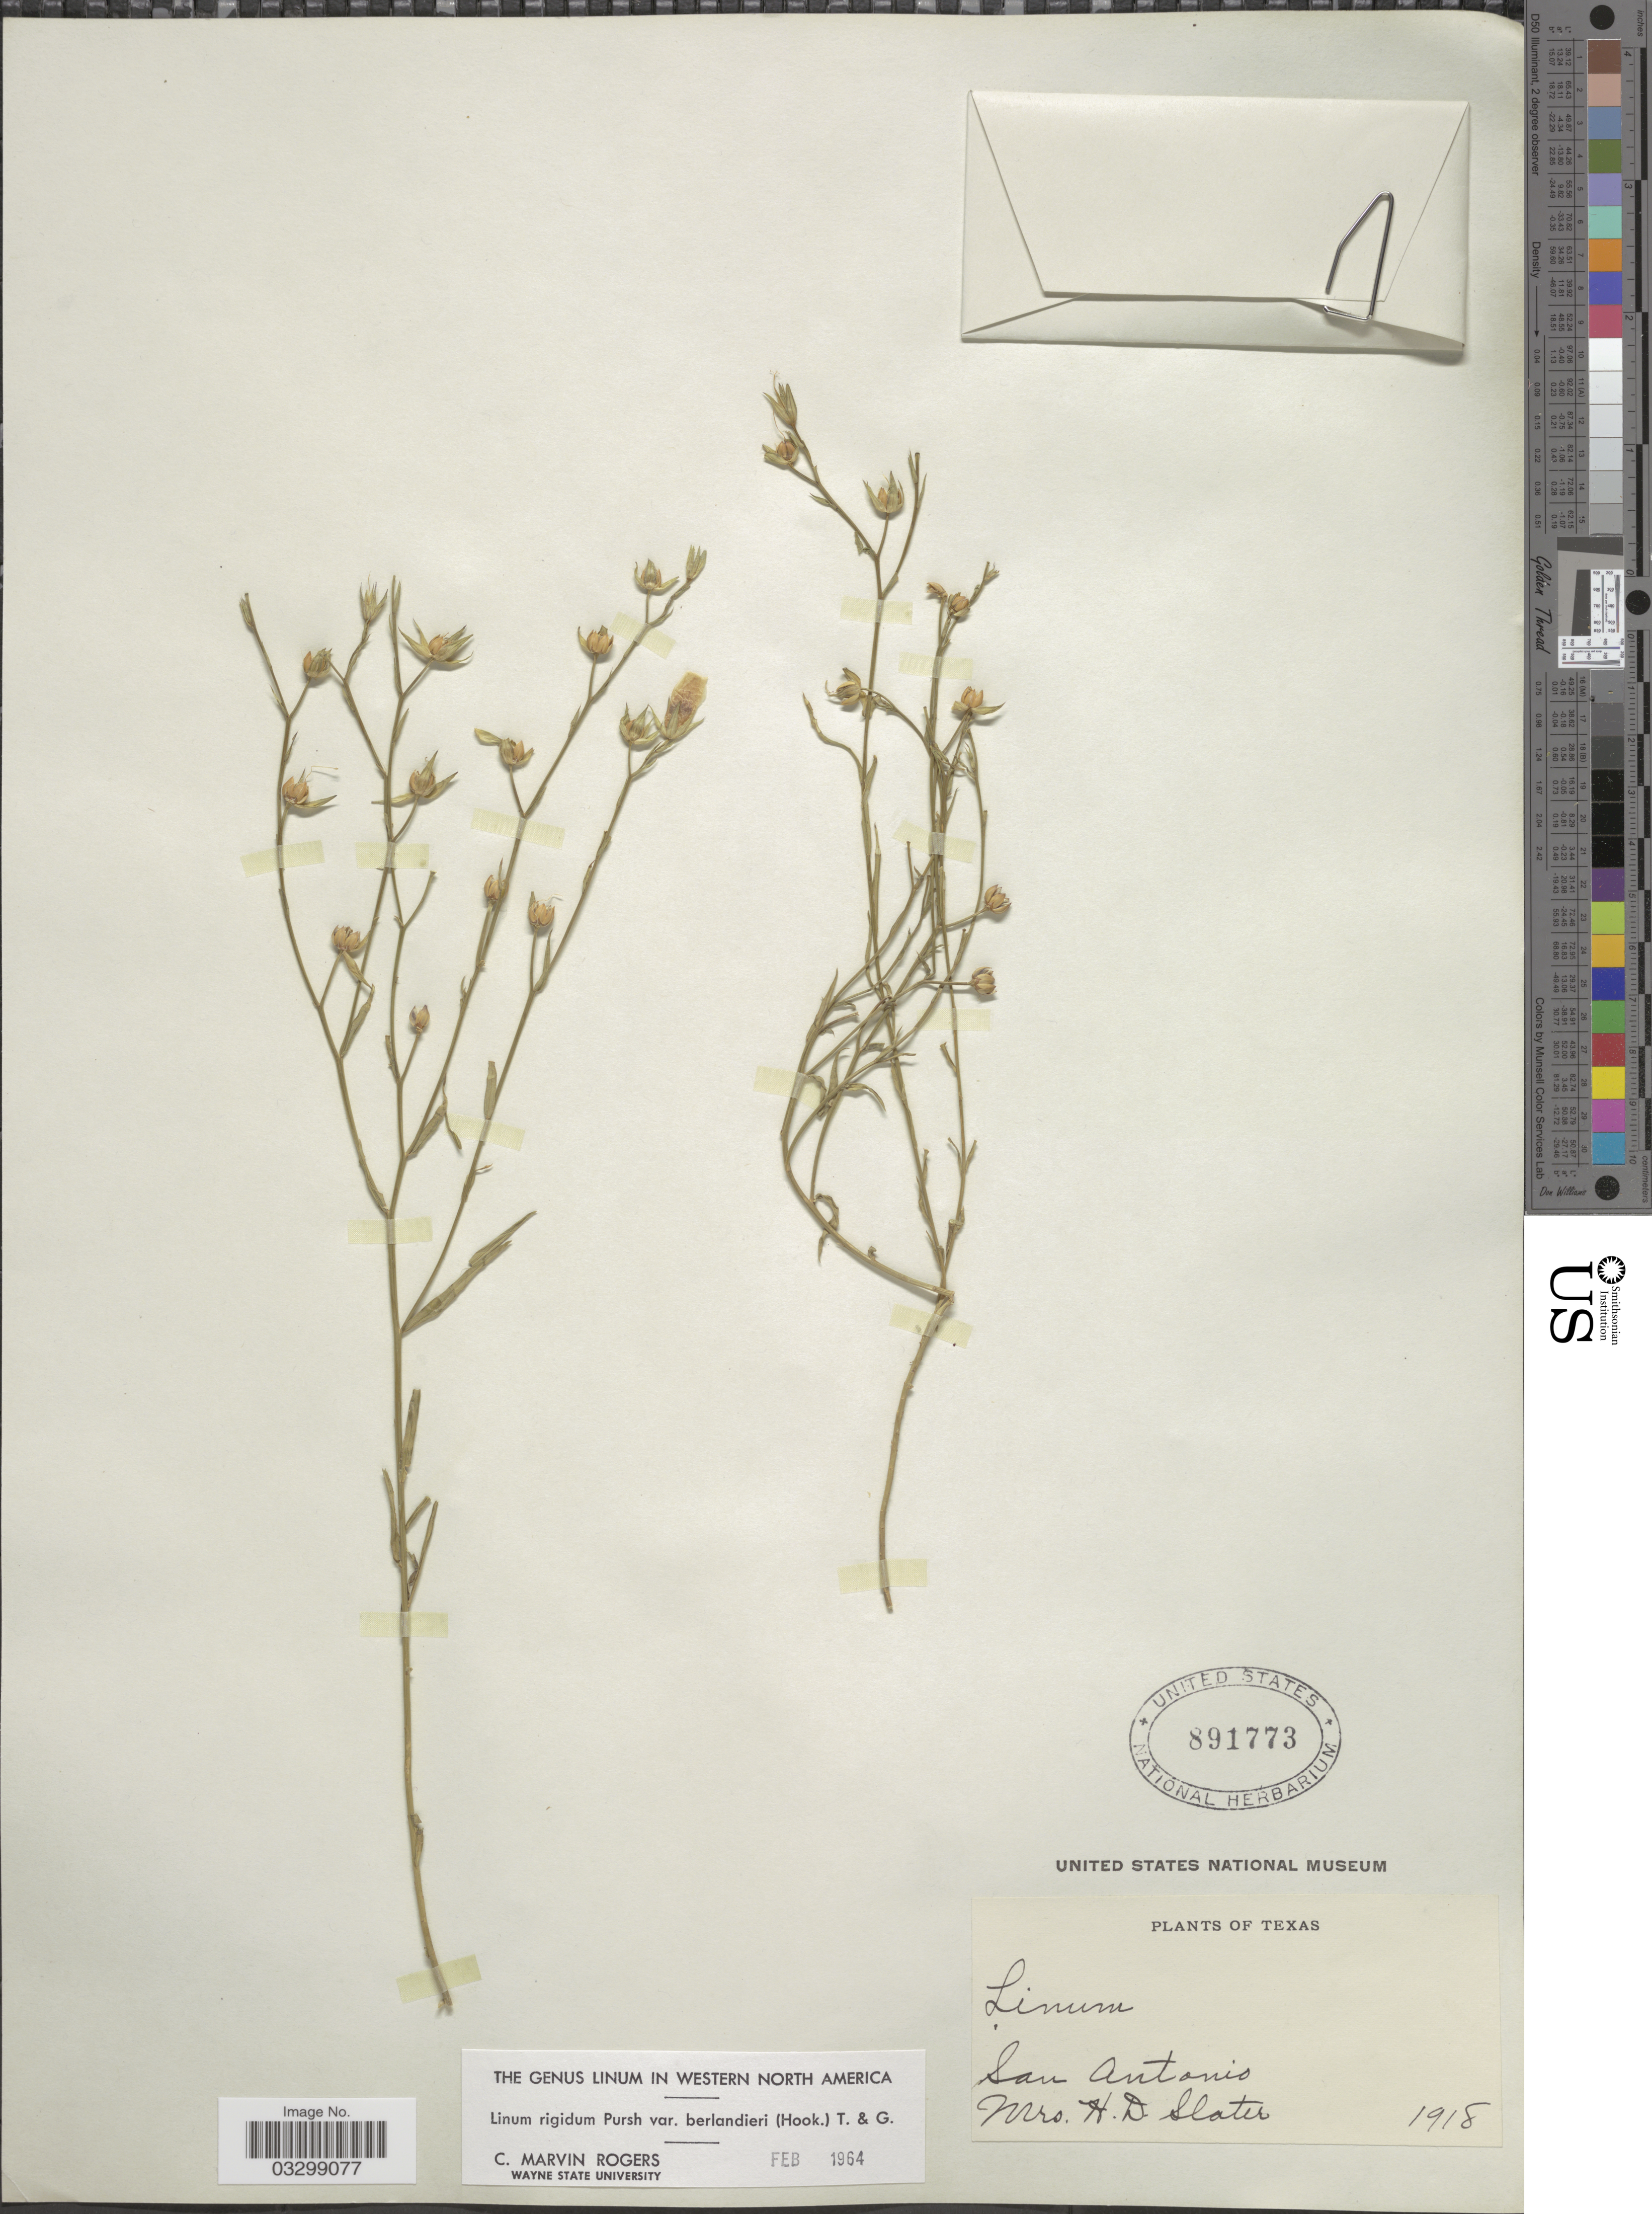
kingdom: Plantae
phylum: Tracheophyta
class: Magnoliopsida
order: Malpighiales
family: Linaceae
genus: Linum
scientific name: Linum rigidum var. berlandieri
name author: Pursh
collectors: H. Slater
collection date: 1918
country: United States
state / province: Texas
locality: San Antonio.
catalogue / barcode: US 891773